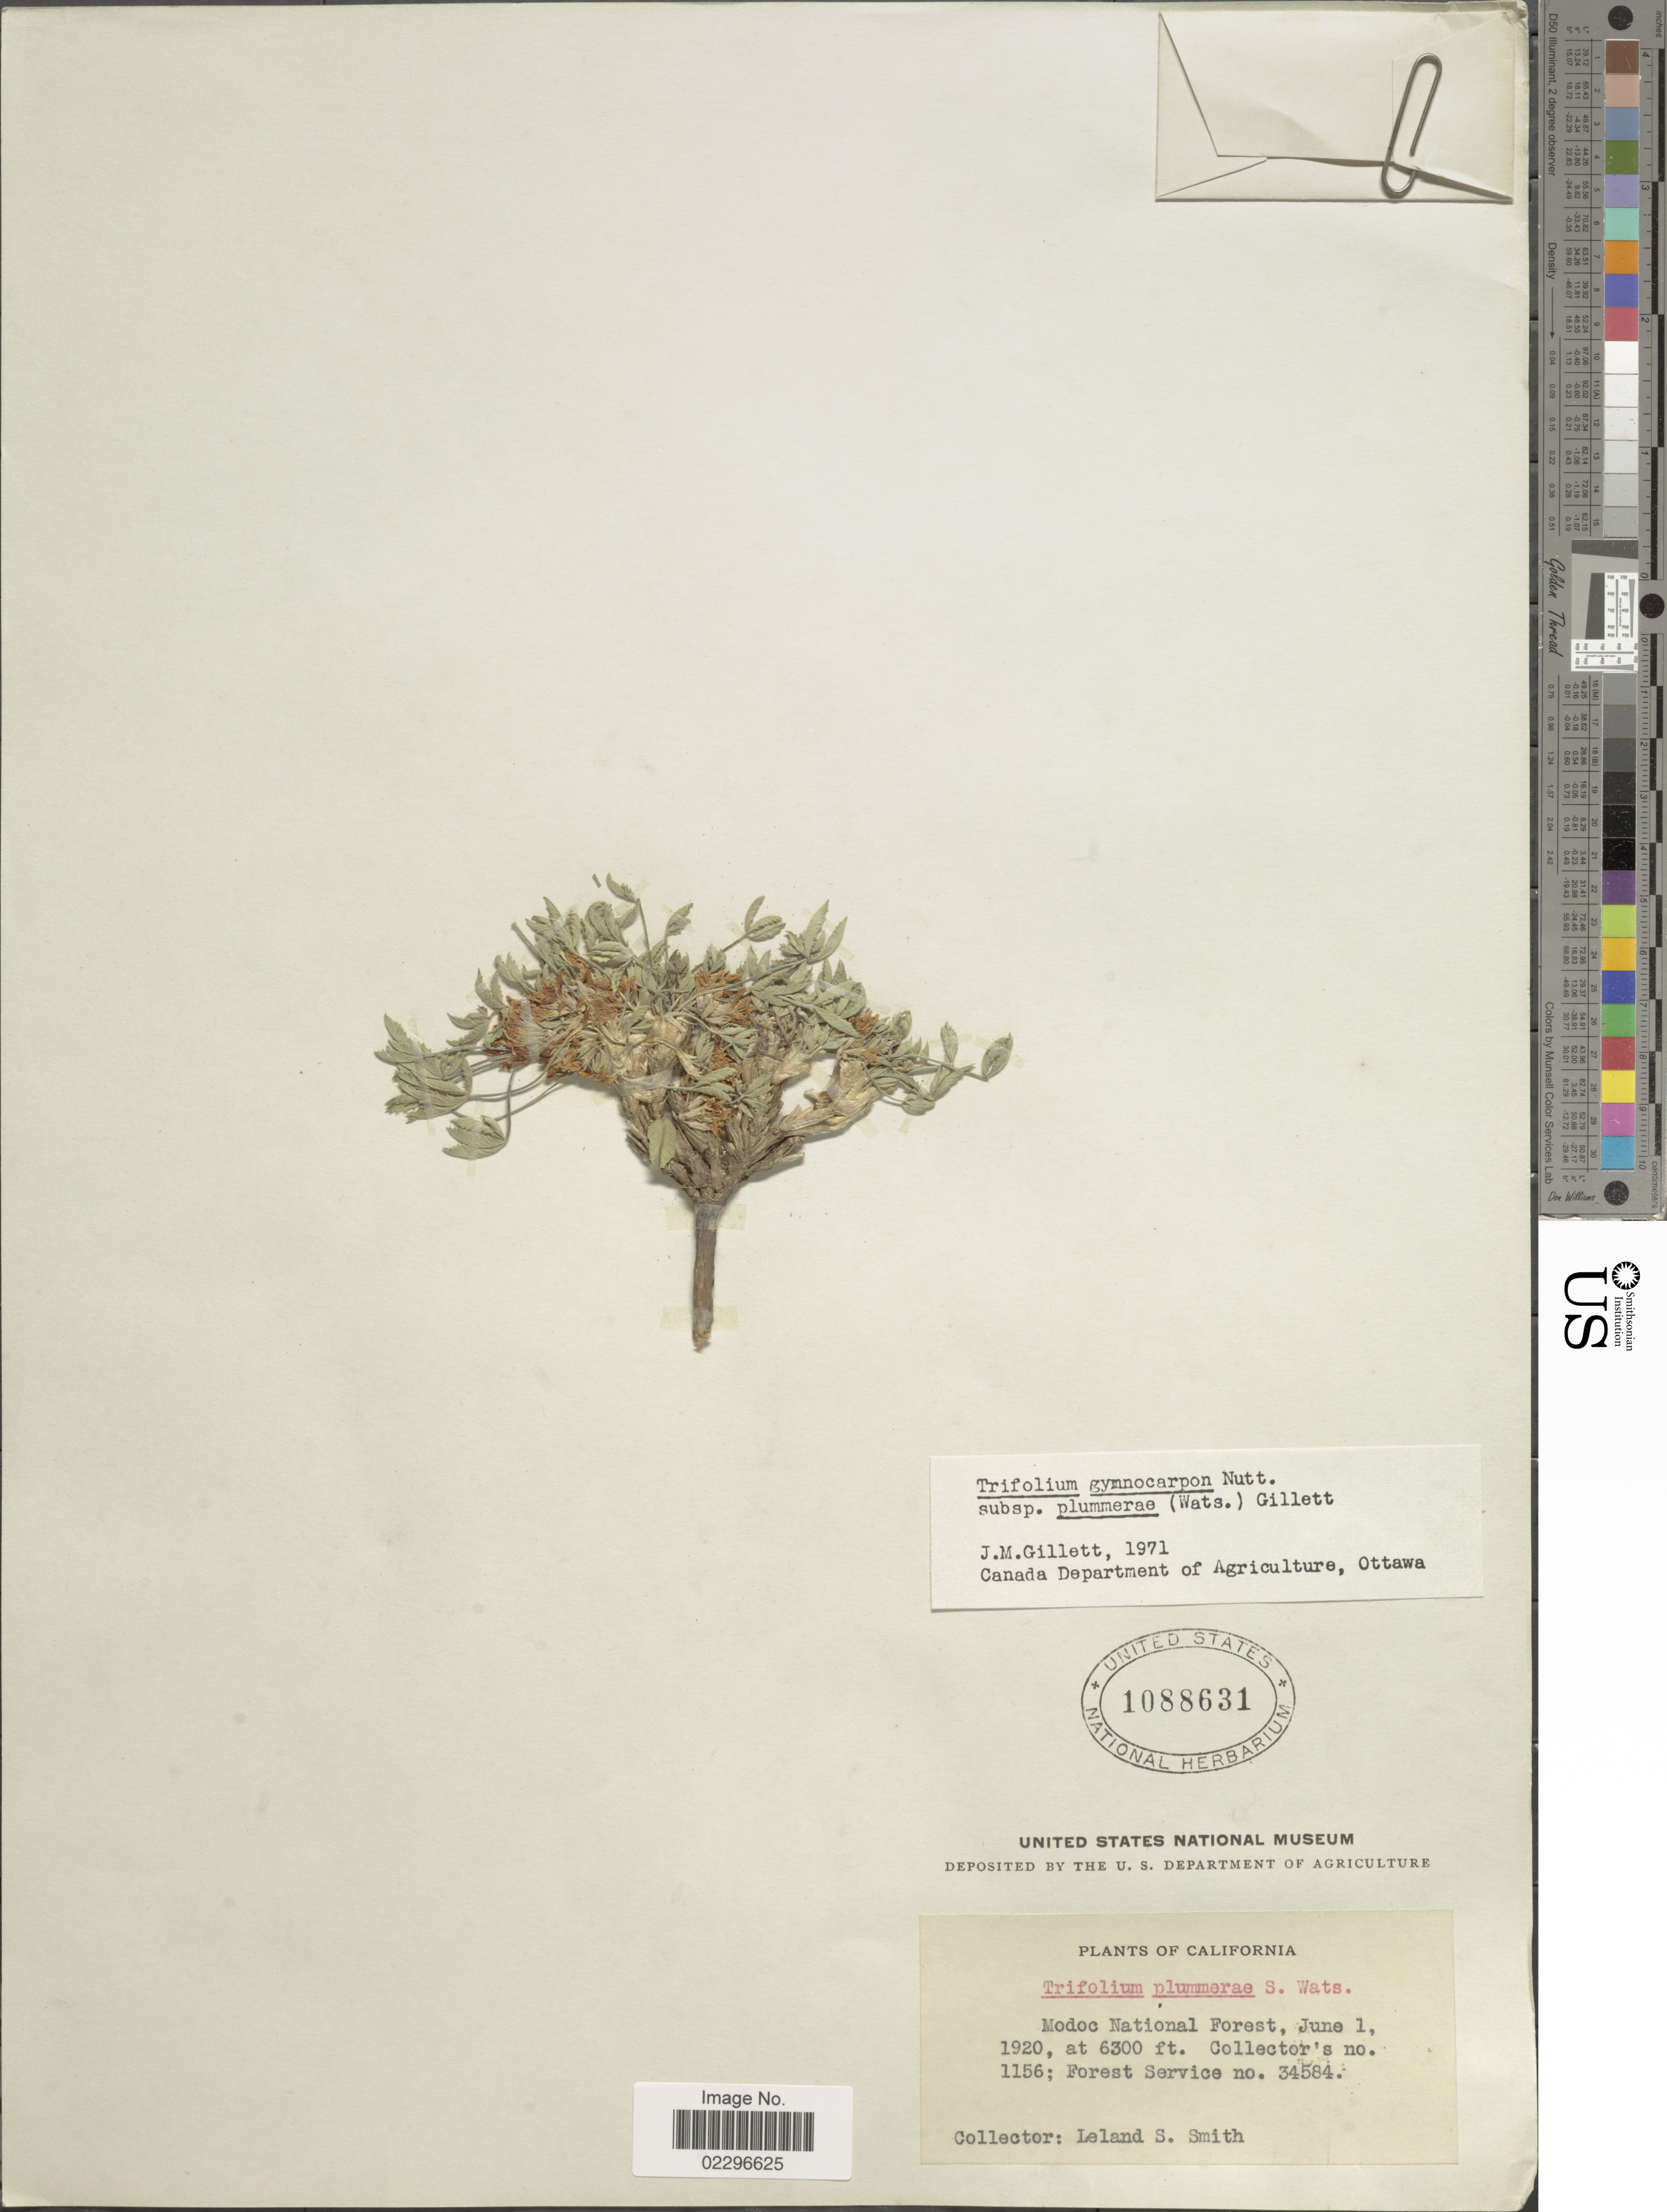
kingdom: Plantae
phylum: Tracheophyta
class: Magnoliopsida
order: Fabales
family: Fabaceae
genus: Trifolium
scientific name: Trifolium gymnocarpon var. plummerae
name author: (S. Watson) J.S. Martin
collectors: L. Smith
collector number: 1156/34584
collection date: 1920-06-01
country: United States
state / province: California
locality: Modoc National Forest. Forest Service.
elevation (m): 1920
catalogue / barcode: US 1088631